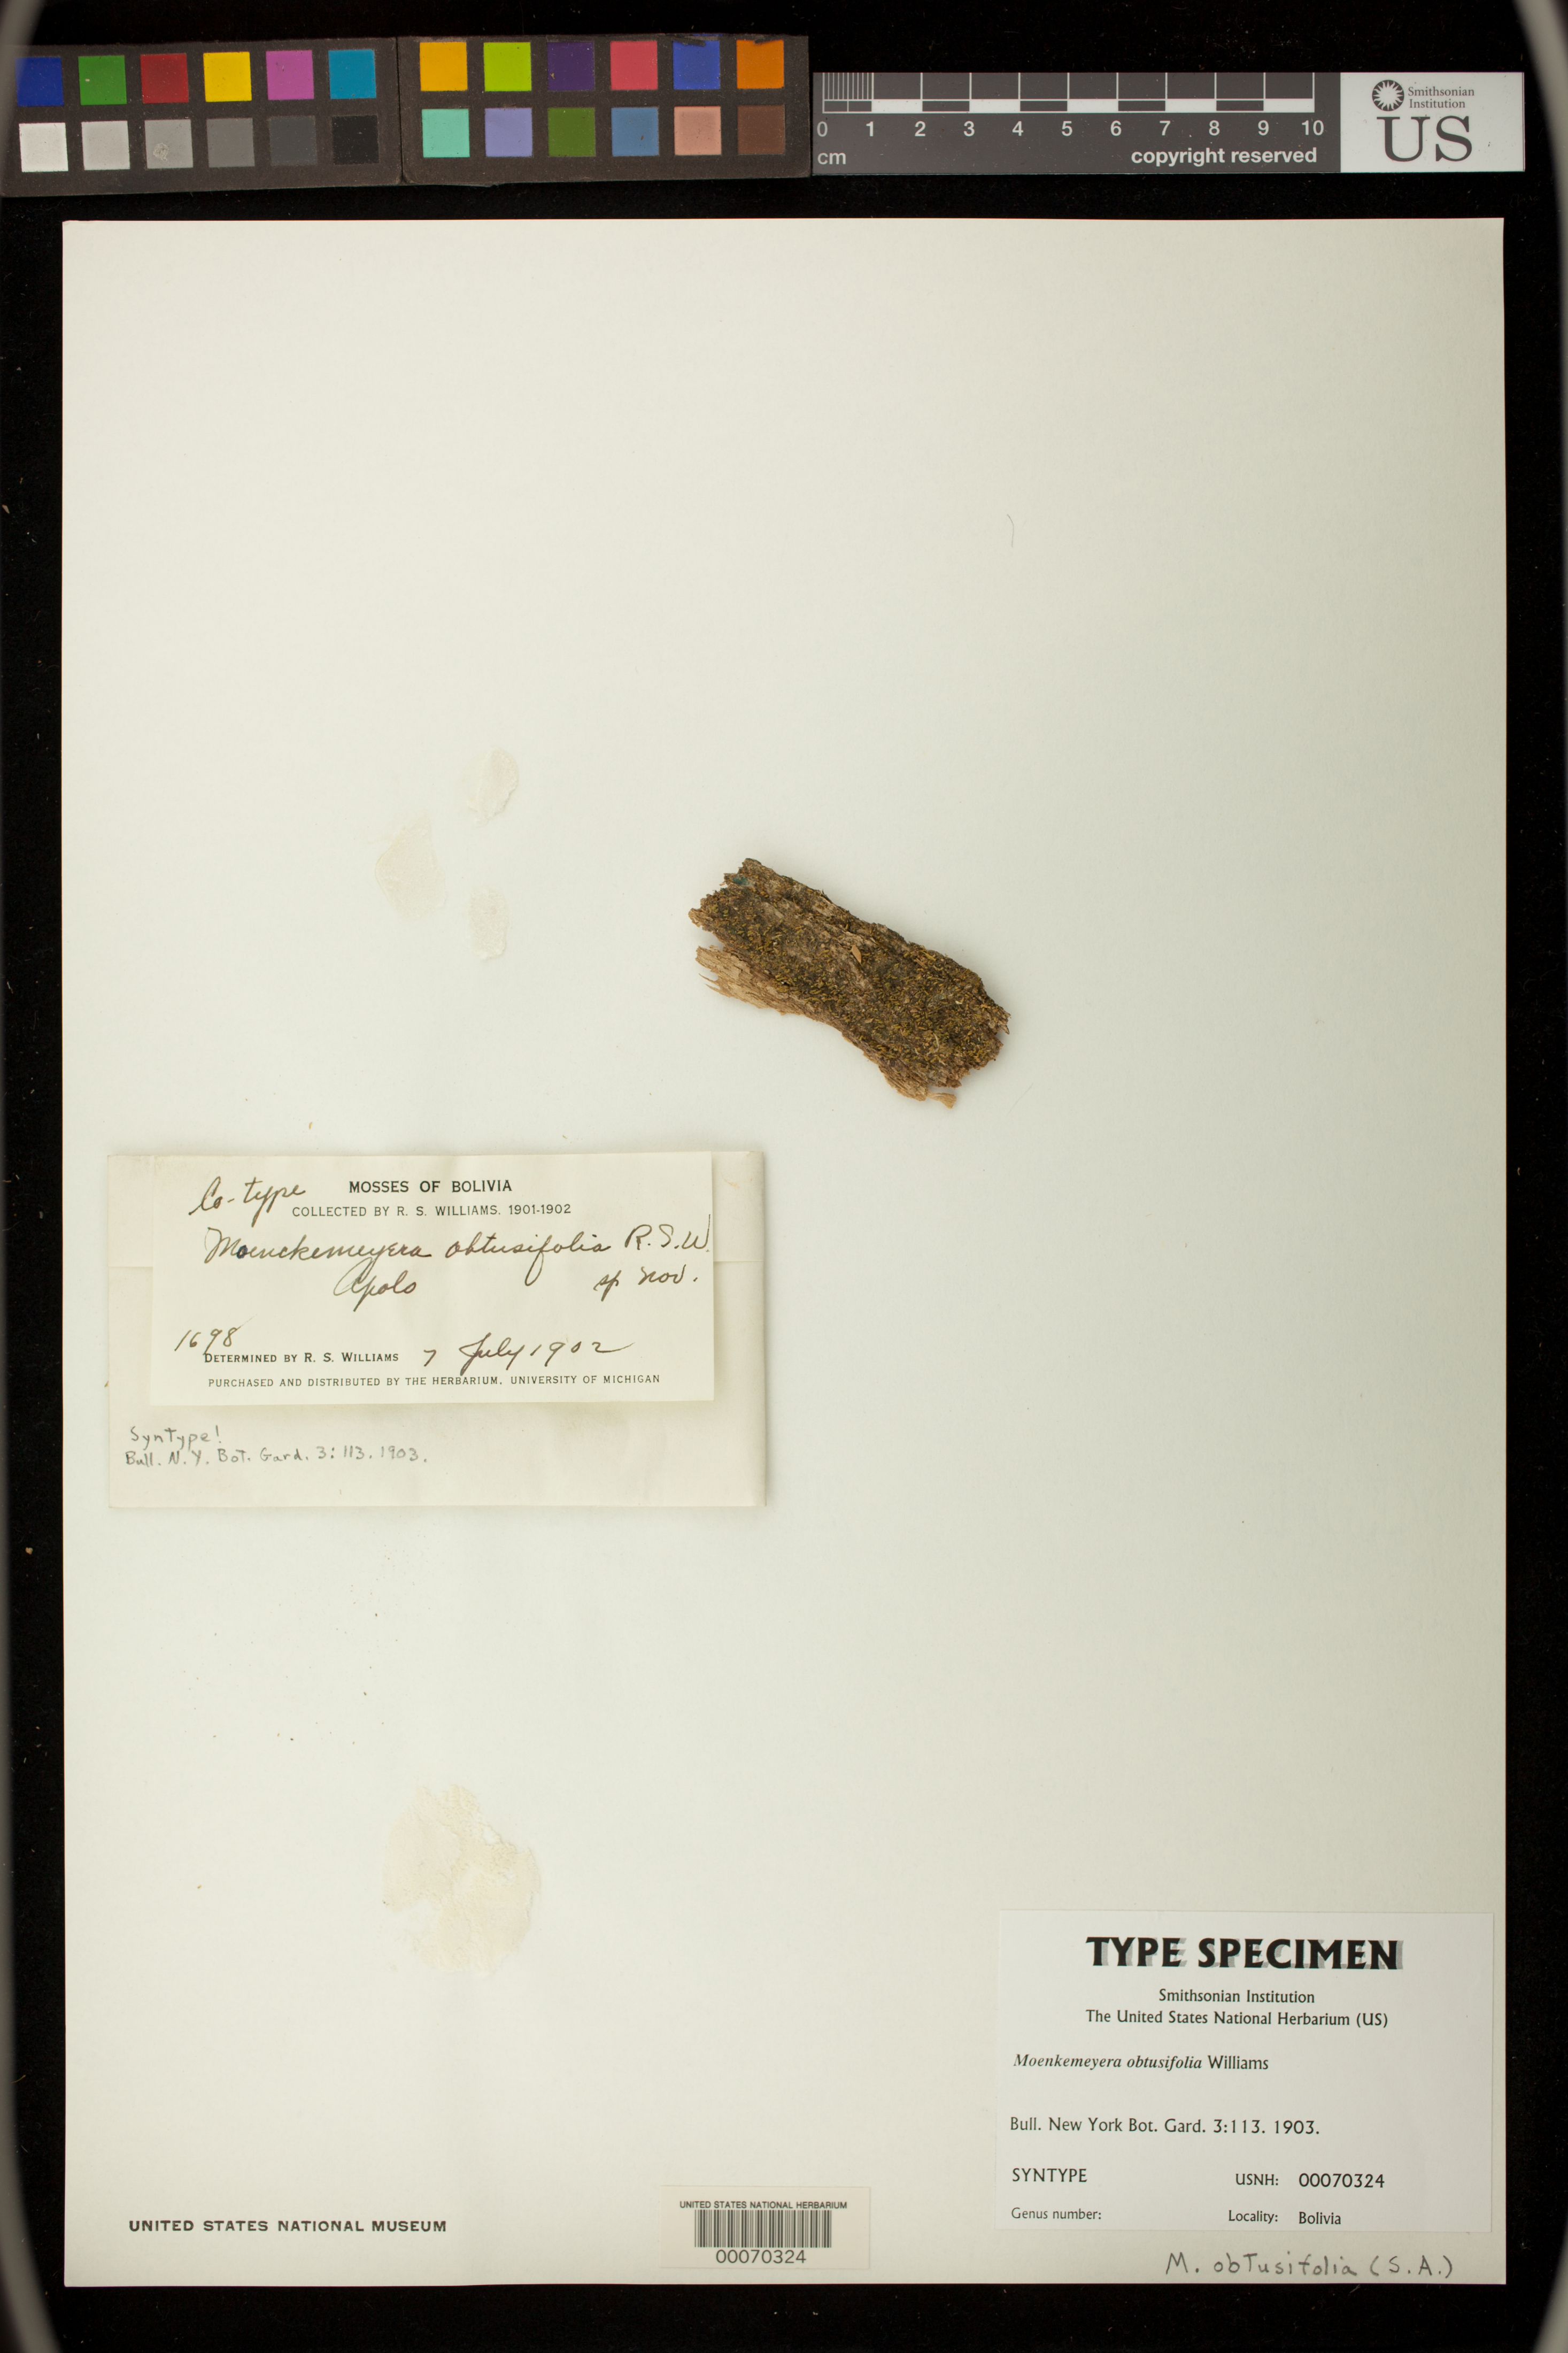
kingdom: Plantae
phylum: Bryophyta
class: Bryopsida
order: Dicranales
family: Fissidentaceae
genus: Moenkemeyera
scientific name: Moenkemeyera obtusifolia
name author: R.S. Williams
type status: Syntype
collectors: R. S. Williams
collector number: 1698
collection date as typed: Jul. 7, 1902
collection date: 1902-07-07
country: Bolivia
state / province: La Paz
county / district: Franz Tamayo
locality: Apolo